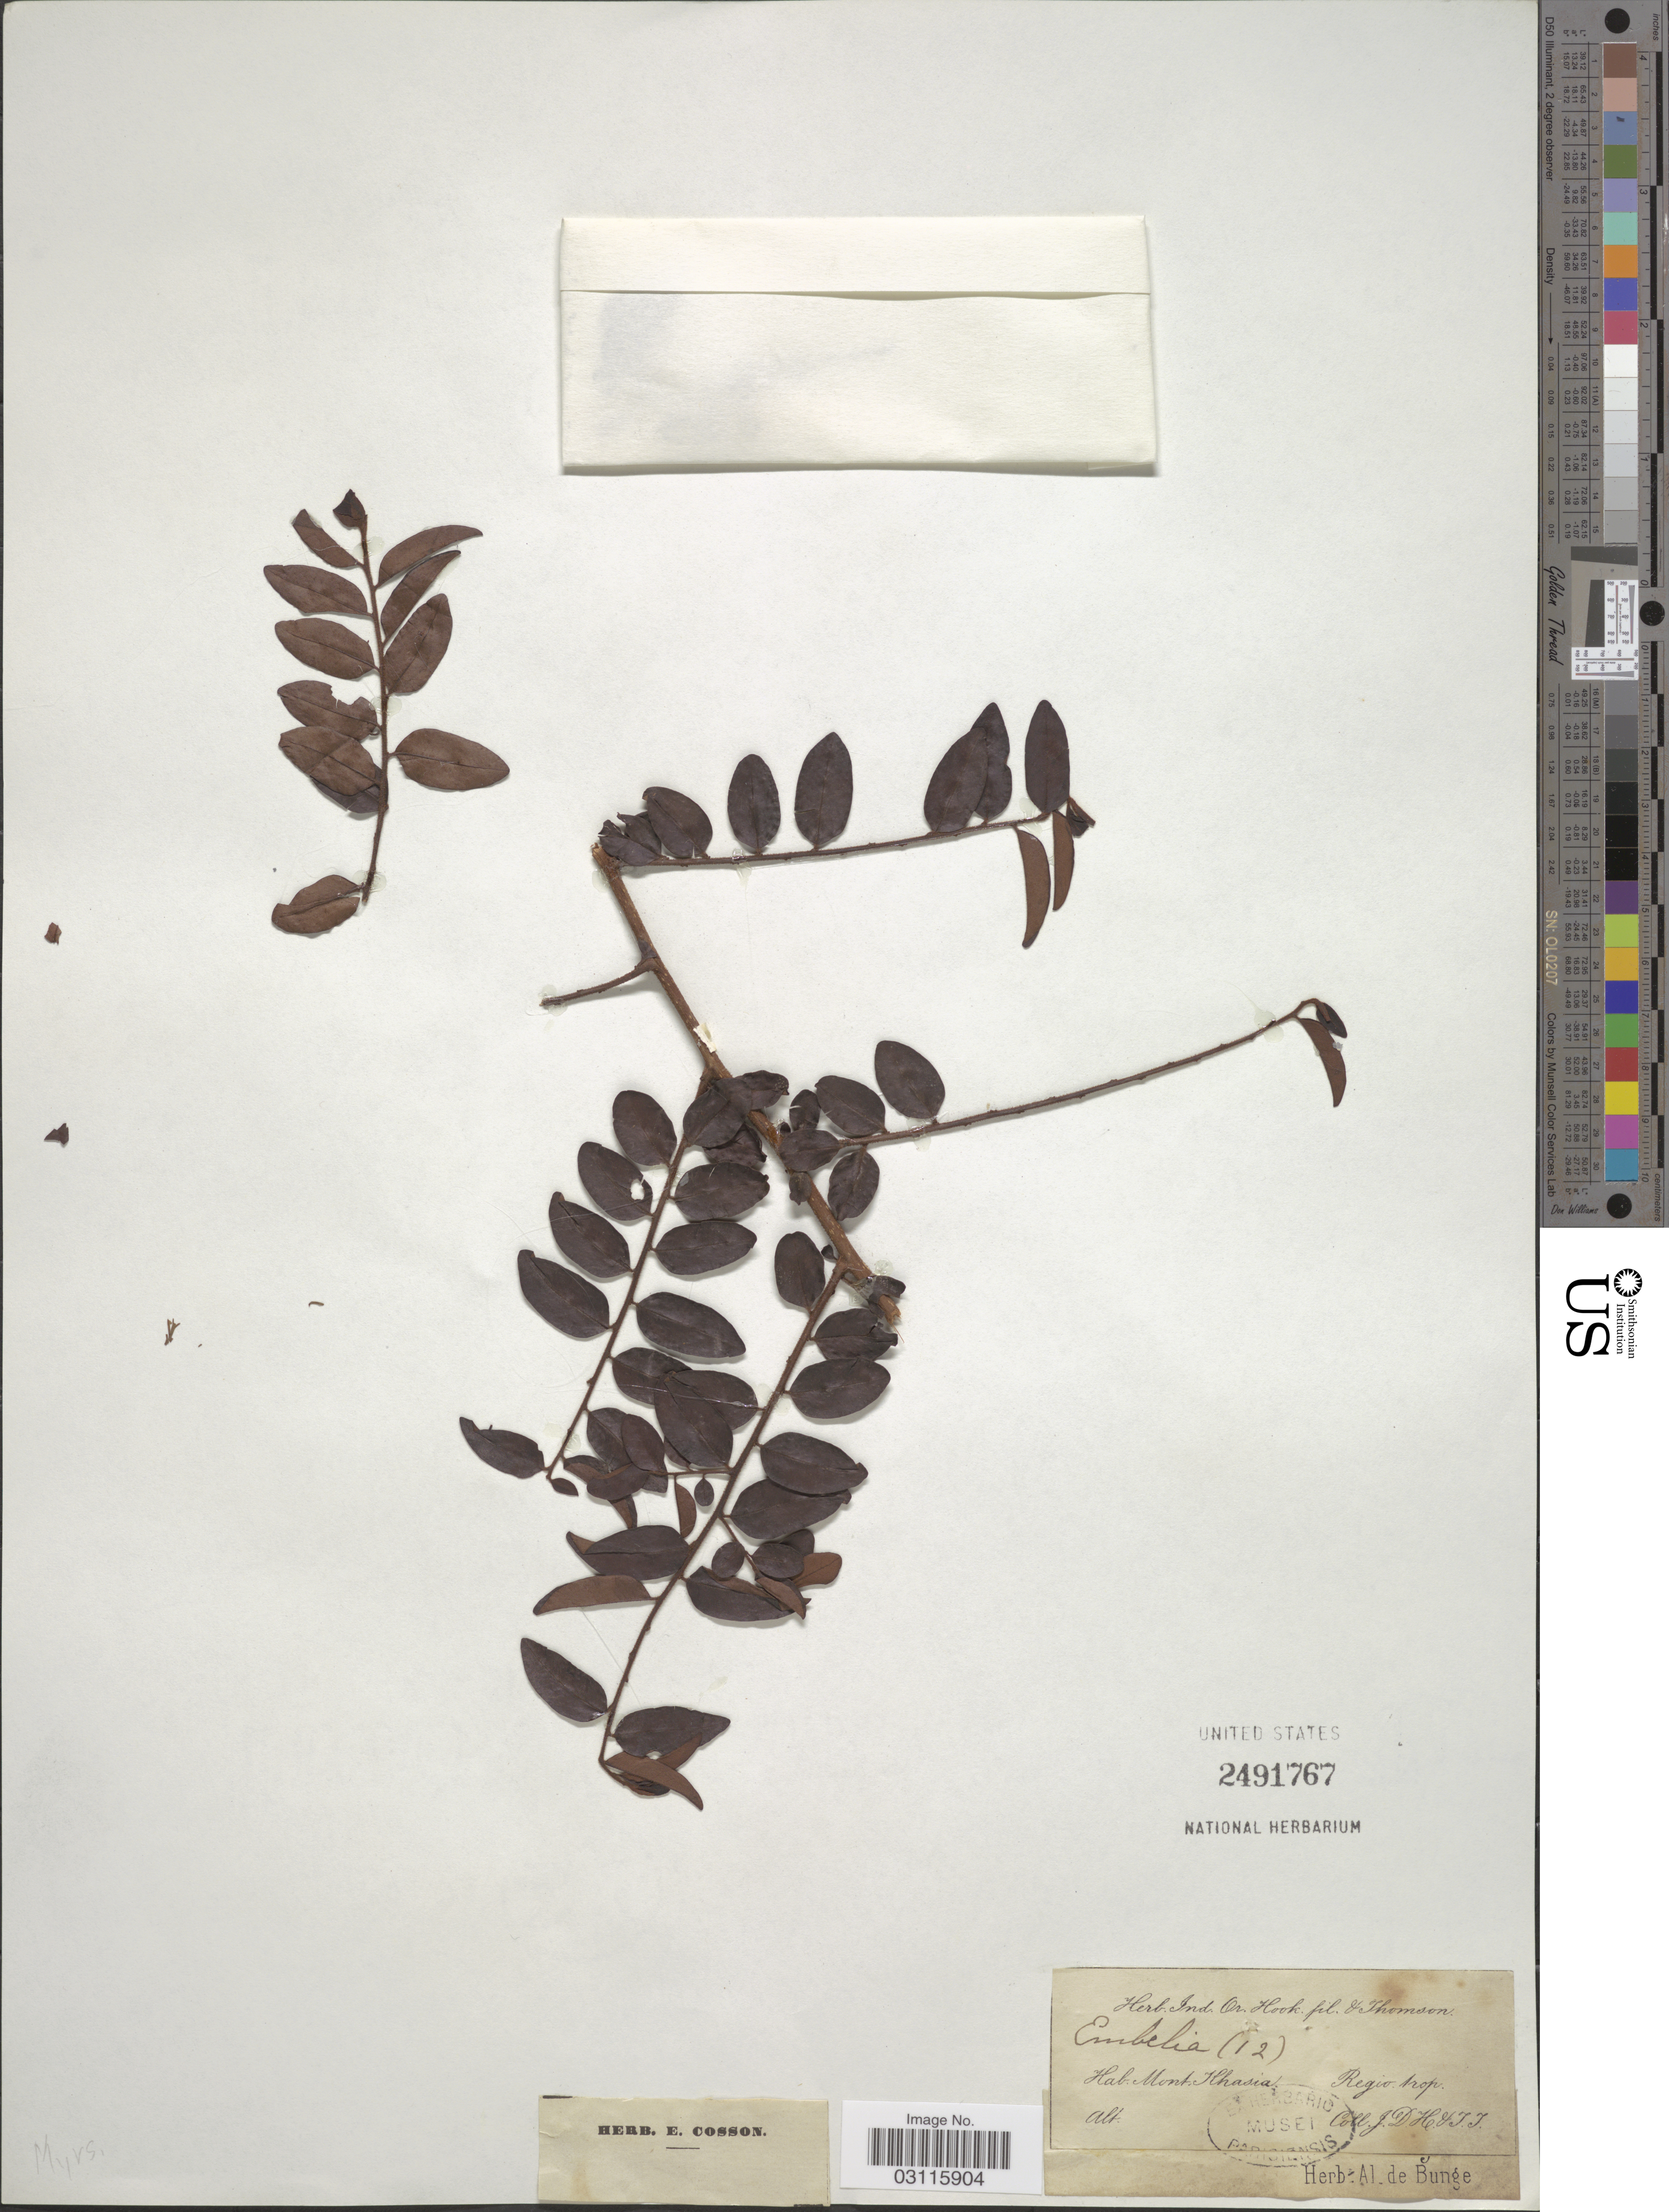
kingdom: Plantae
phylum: Tracheophyta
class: Magnoliopsida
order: Ericales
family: Primulaceae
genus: Embelia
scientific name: Embelia parviflora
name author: Wall. ex A. DC.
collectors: J. D. Hooker & T. Thomson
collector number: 12?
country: India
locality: Mont. Khasia Regio. trop.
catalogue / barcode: US 2491767